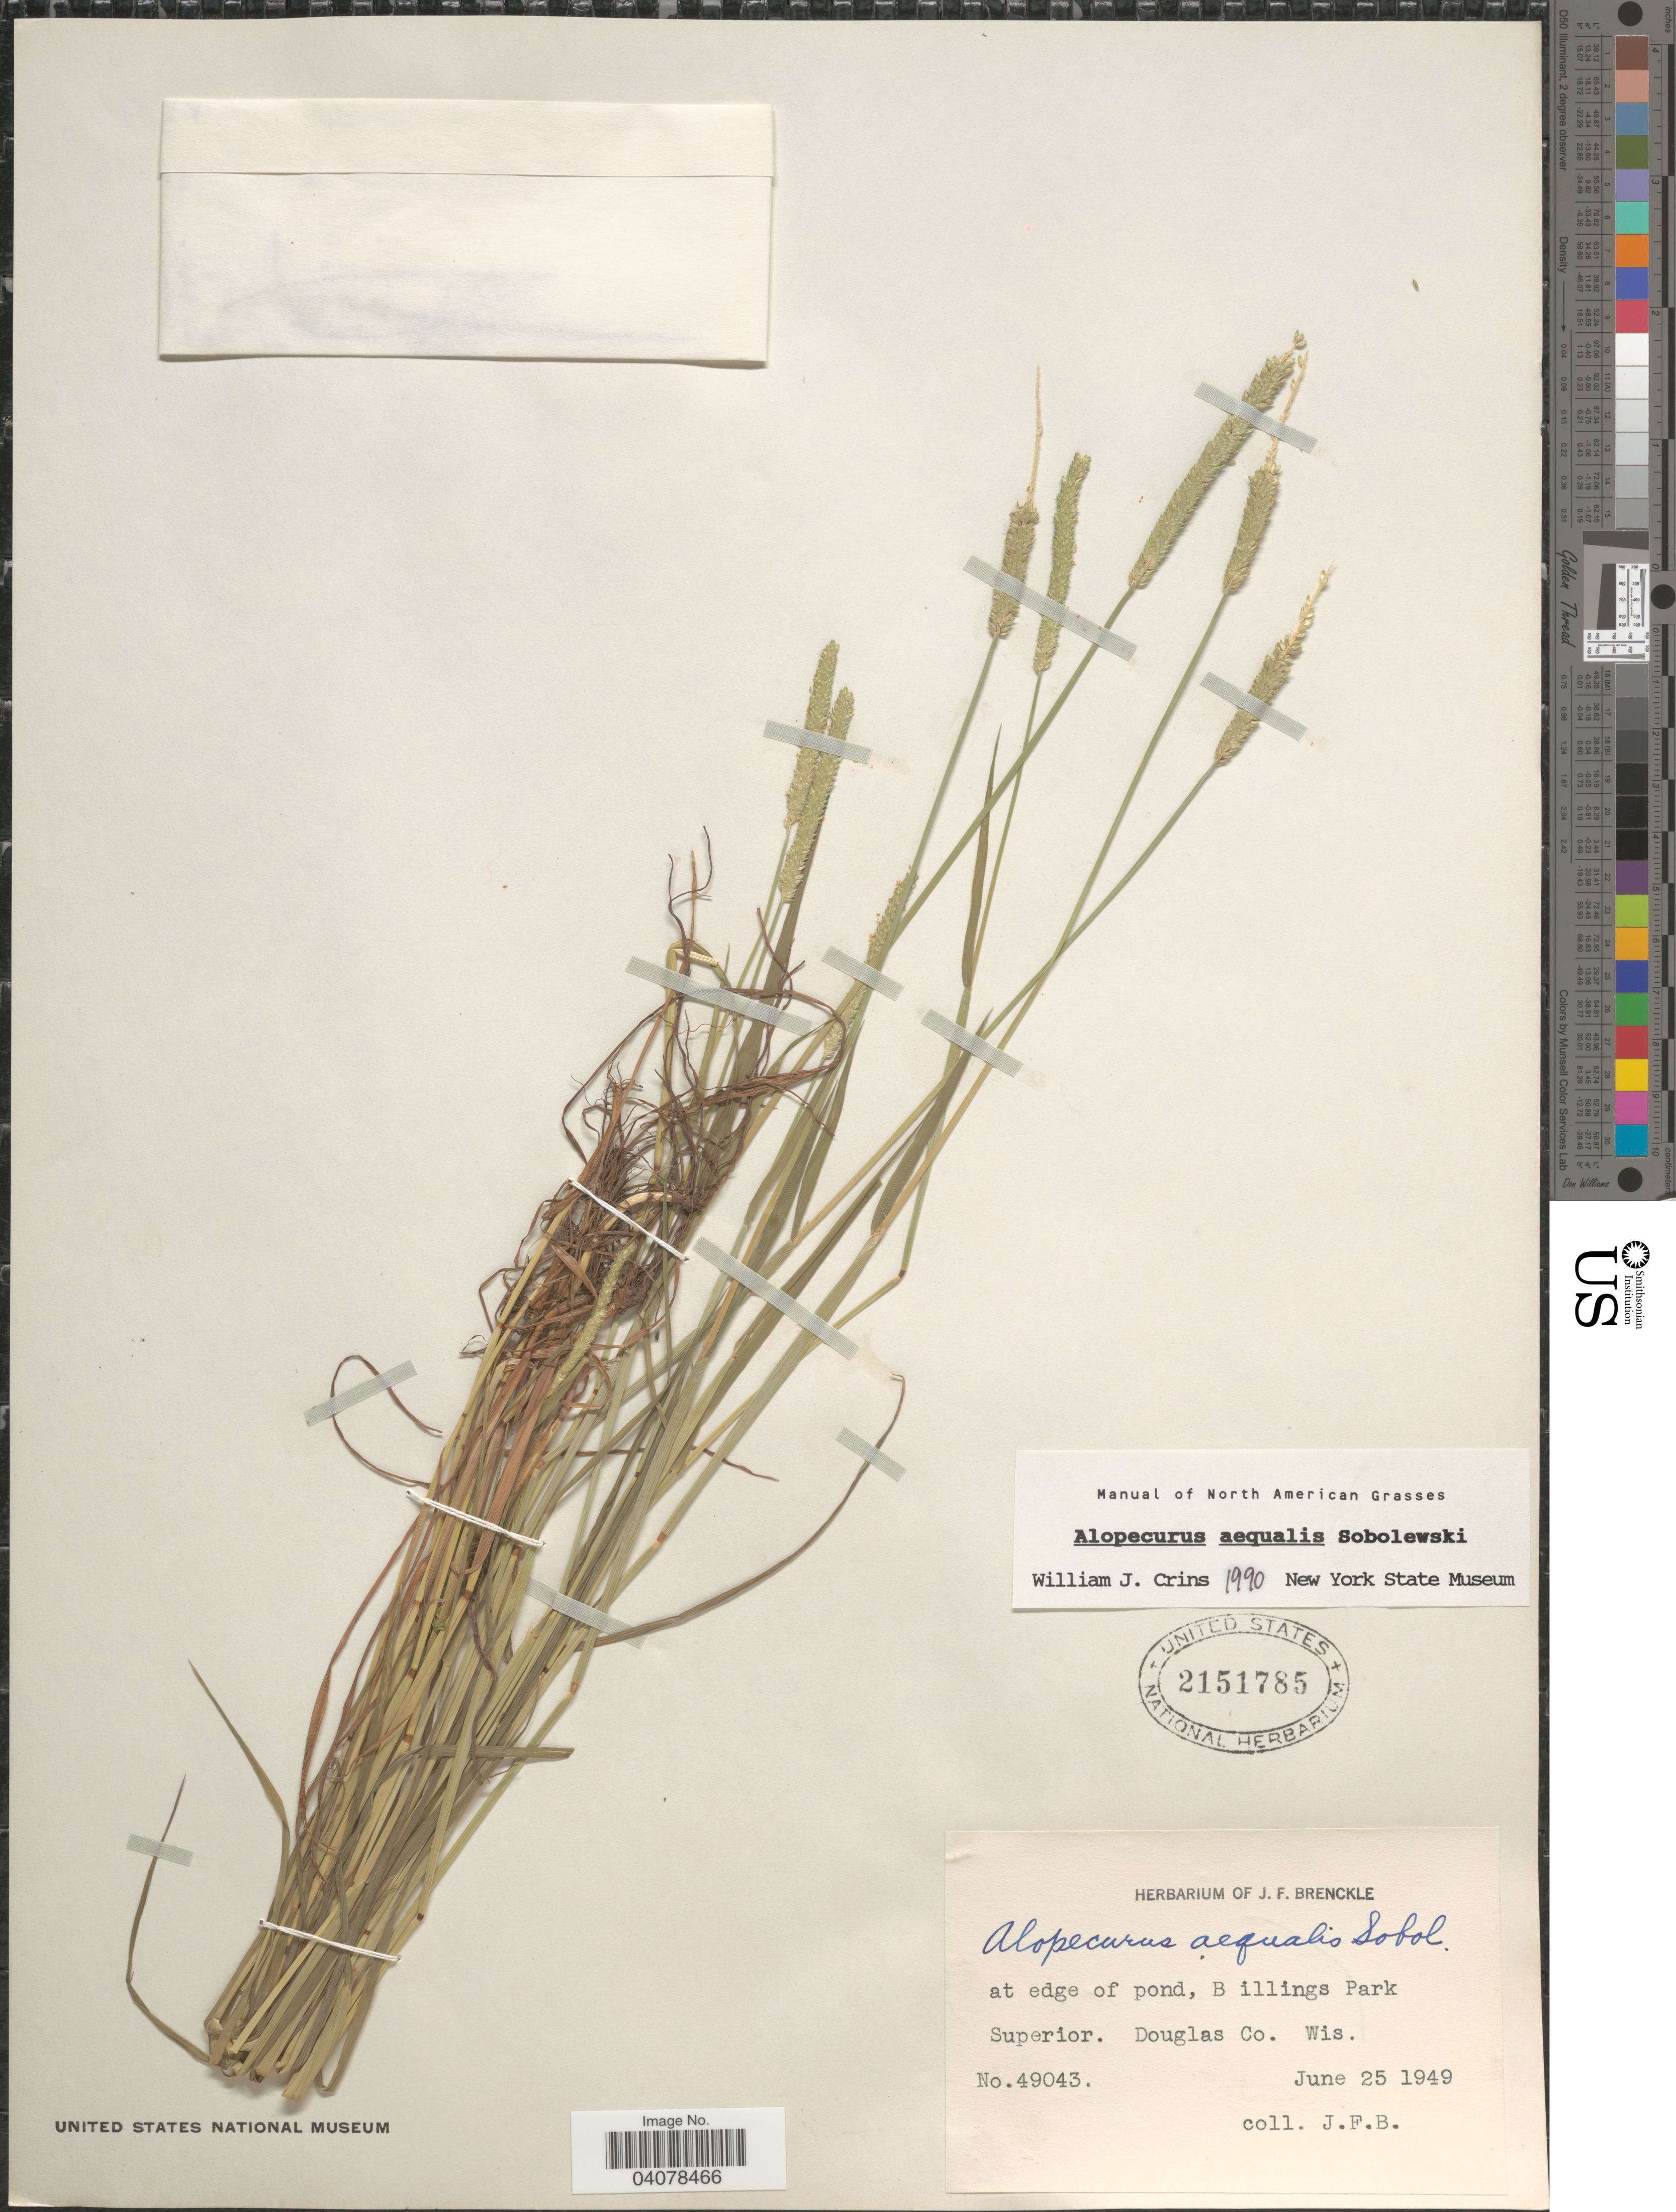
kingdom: Plantae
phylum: Tracheophyta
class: Liliopsida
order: Poales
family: Poaceae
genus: Alopecurus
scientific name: Alopecurus aequalis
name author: Sobol.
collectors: J. Brenckle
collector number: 49043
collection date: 1949-06-25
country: United States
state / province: Wisconsin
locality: At edge of pond, Billings Park. Superior. Douglas Co.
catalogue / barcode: US 2151785